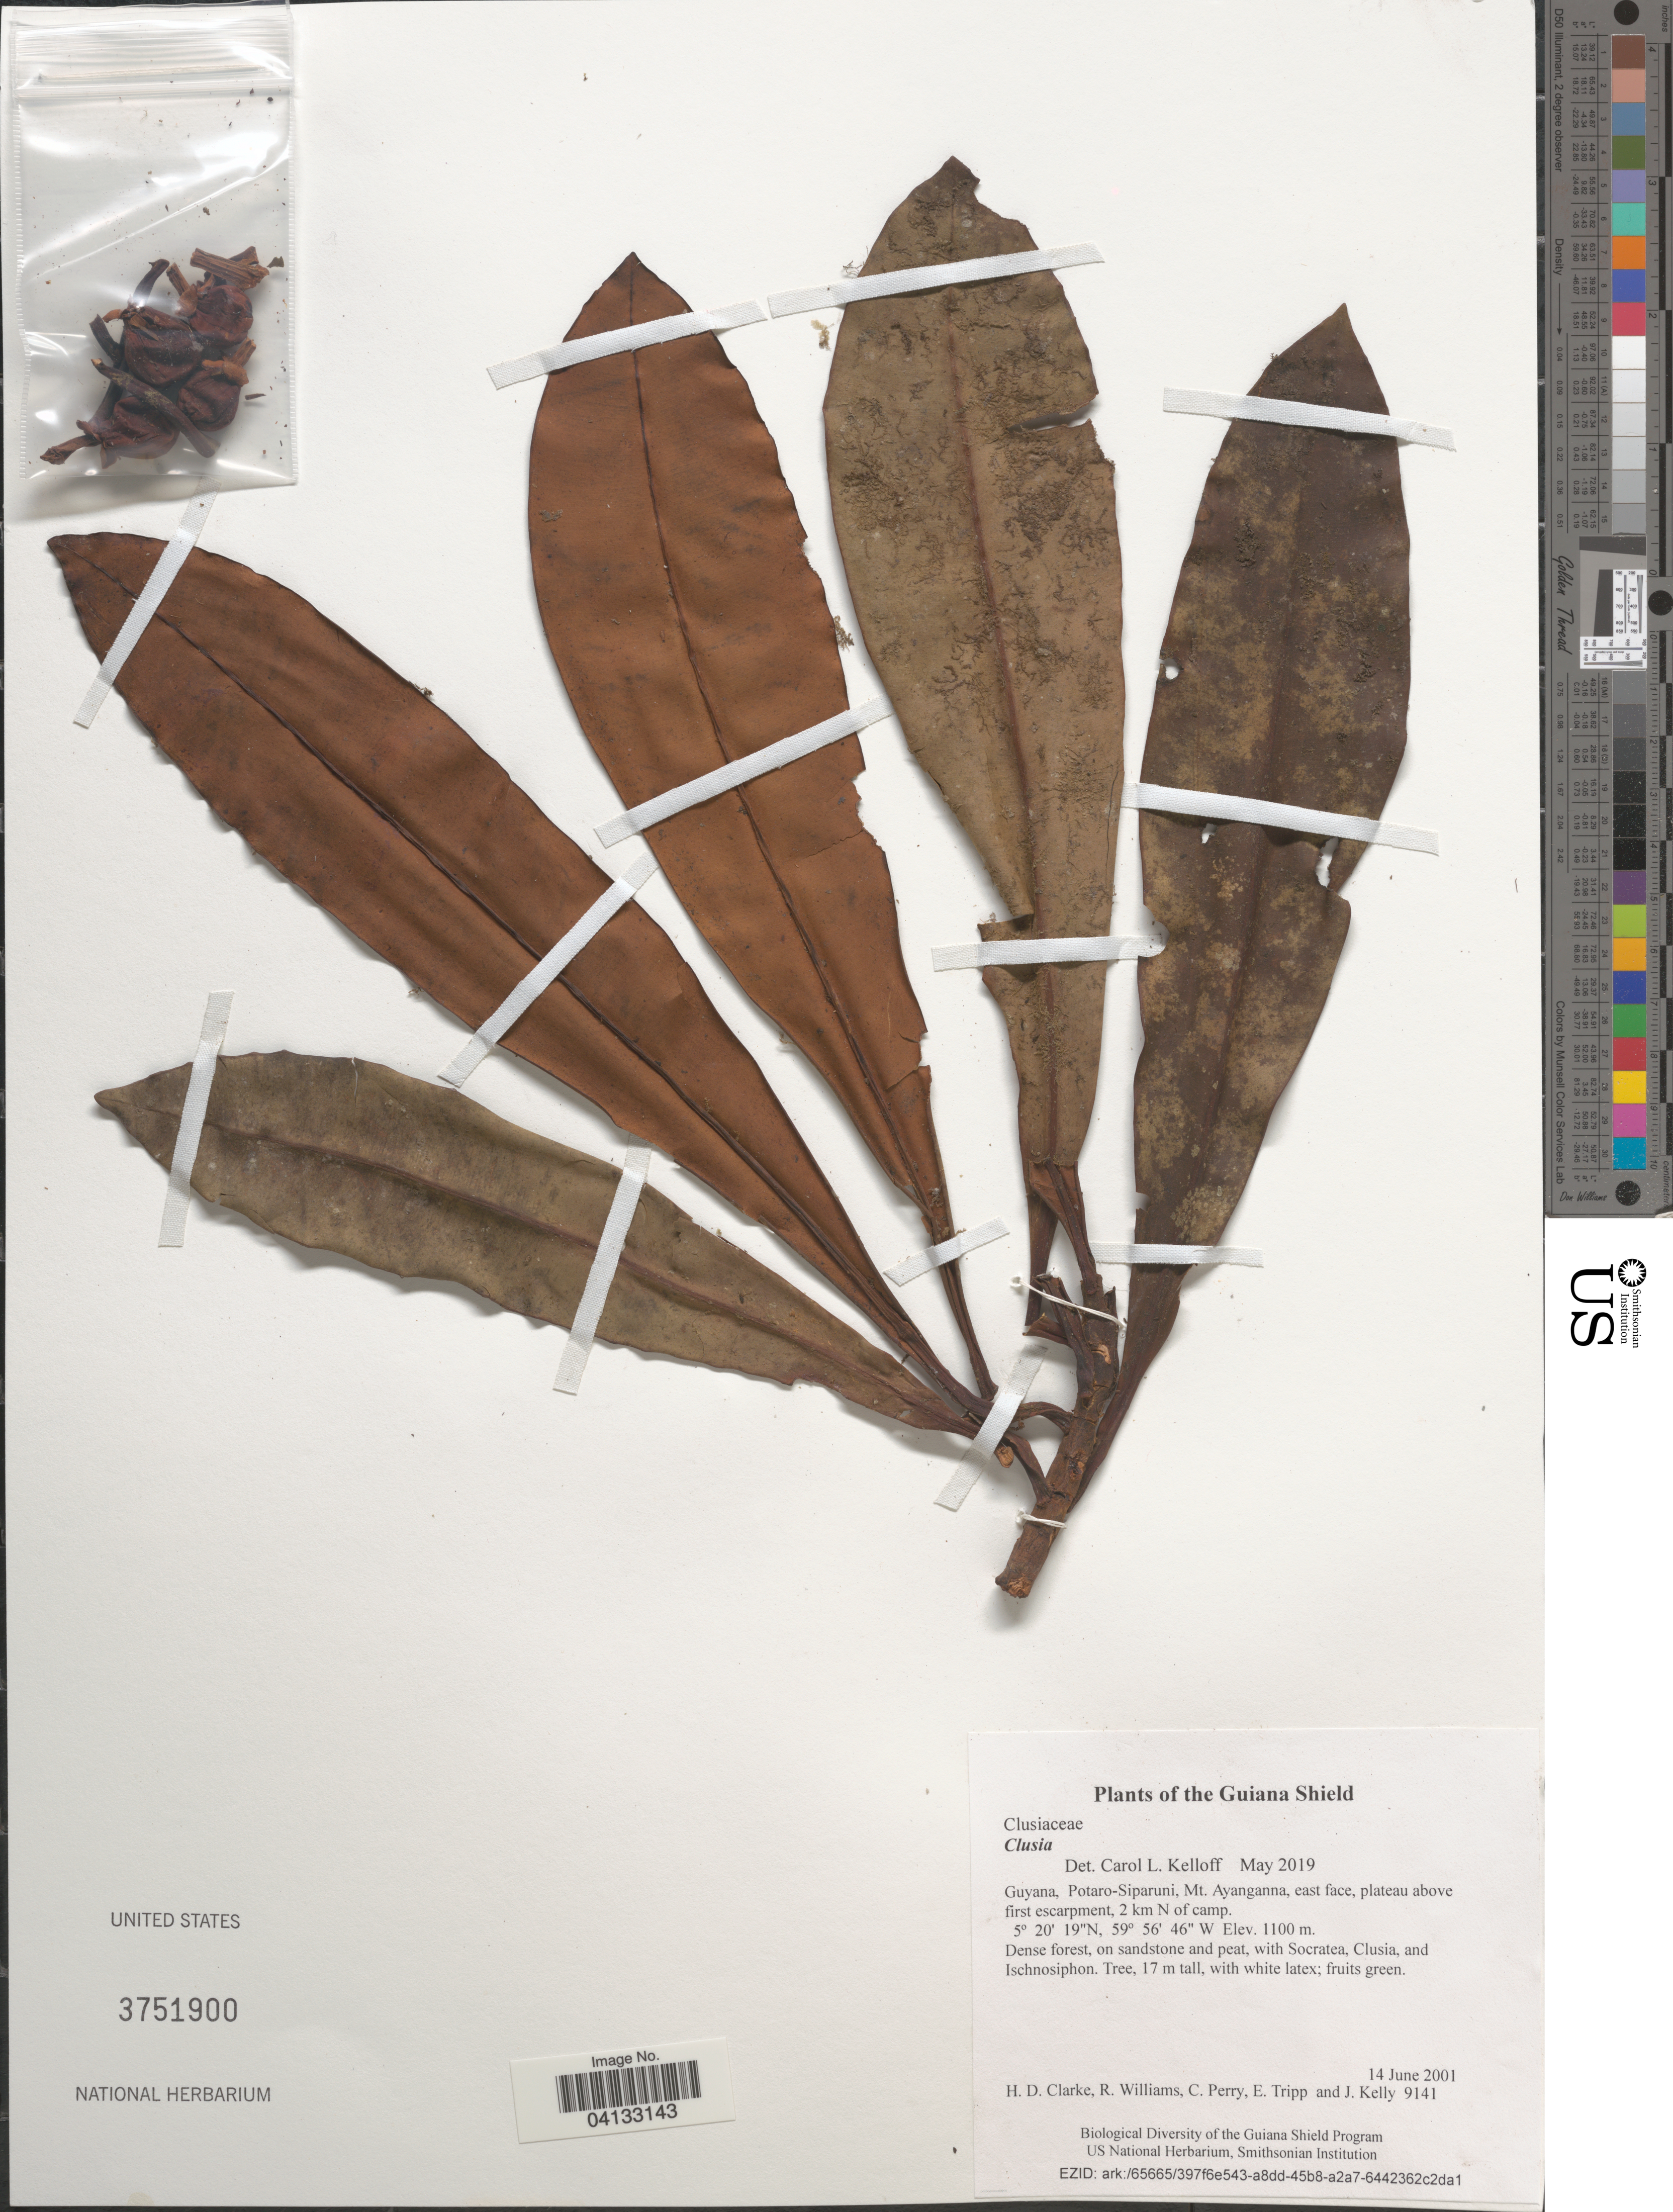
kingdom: Plantae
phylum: Tracheophyta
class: Magnoliopsida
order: Malpighiales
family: Clusiaceae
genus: Clusia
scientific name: Clusia sp.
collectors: H. D. Clarke, R. Williams, C. Perry, E. Tripp & J. Kelly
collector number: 9141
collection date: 2001-06-14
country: Guyana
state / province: Potaro-Siparuni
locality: Guiana Shield. Mt. Ayanganna, east face, plateau above first escarpment, 2 km N of camp.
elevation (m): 1100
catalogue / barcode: US 3751900